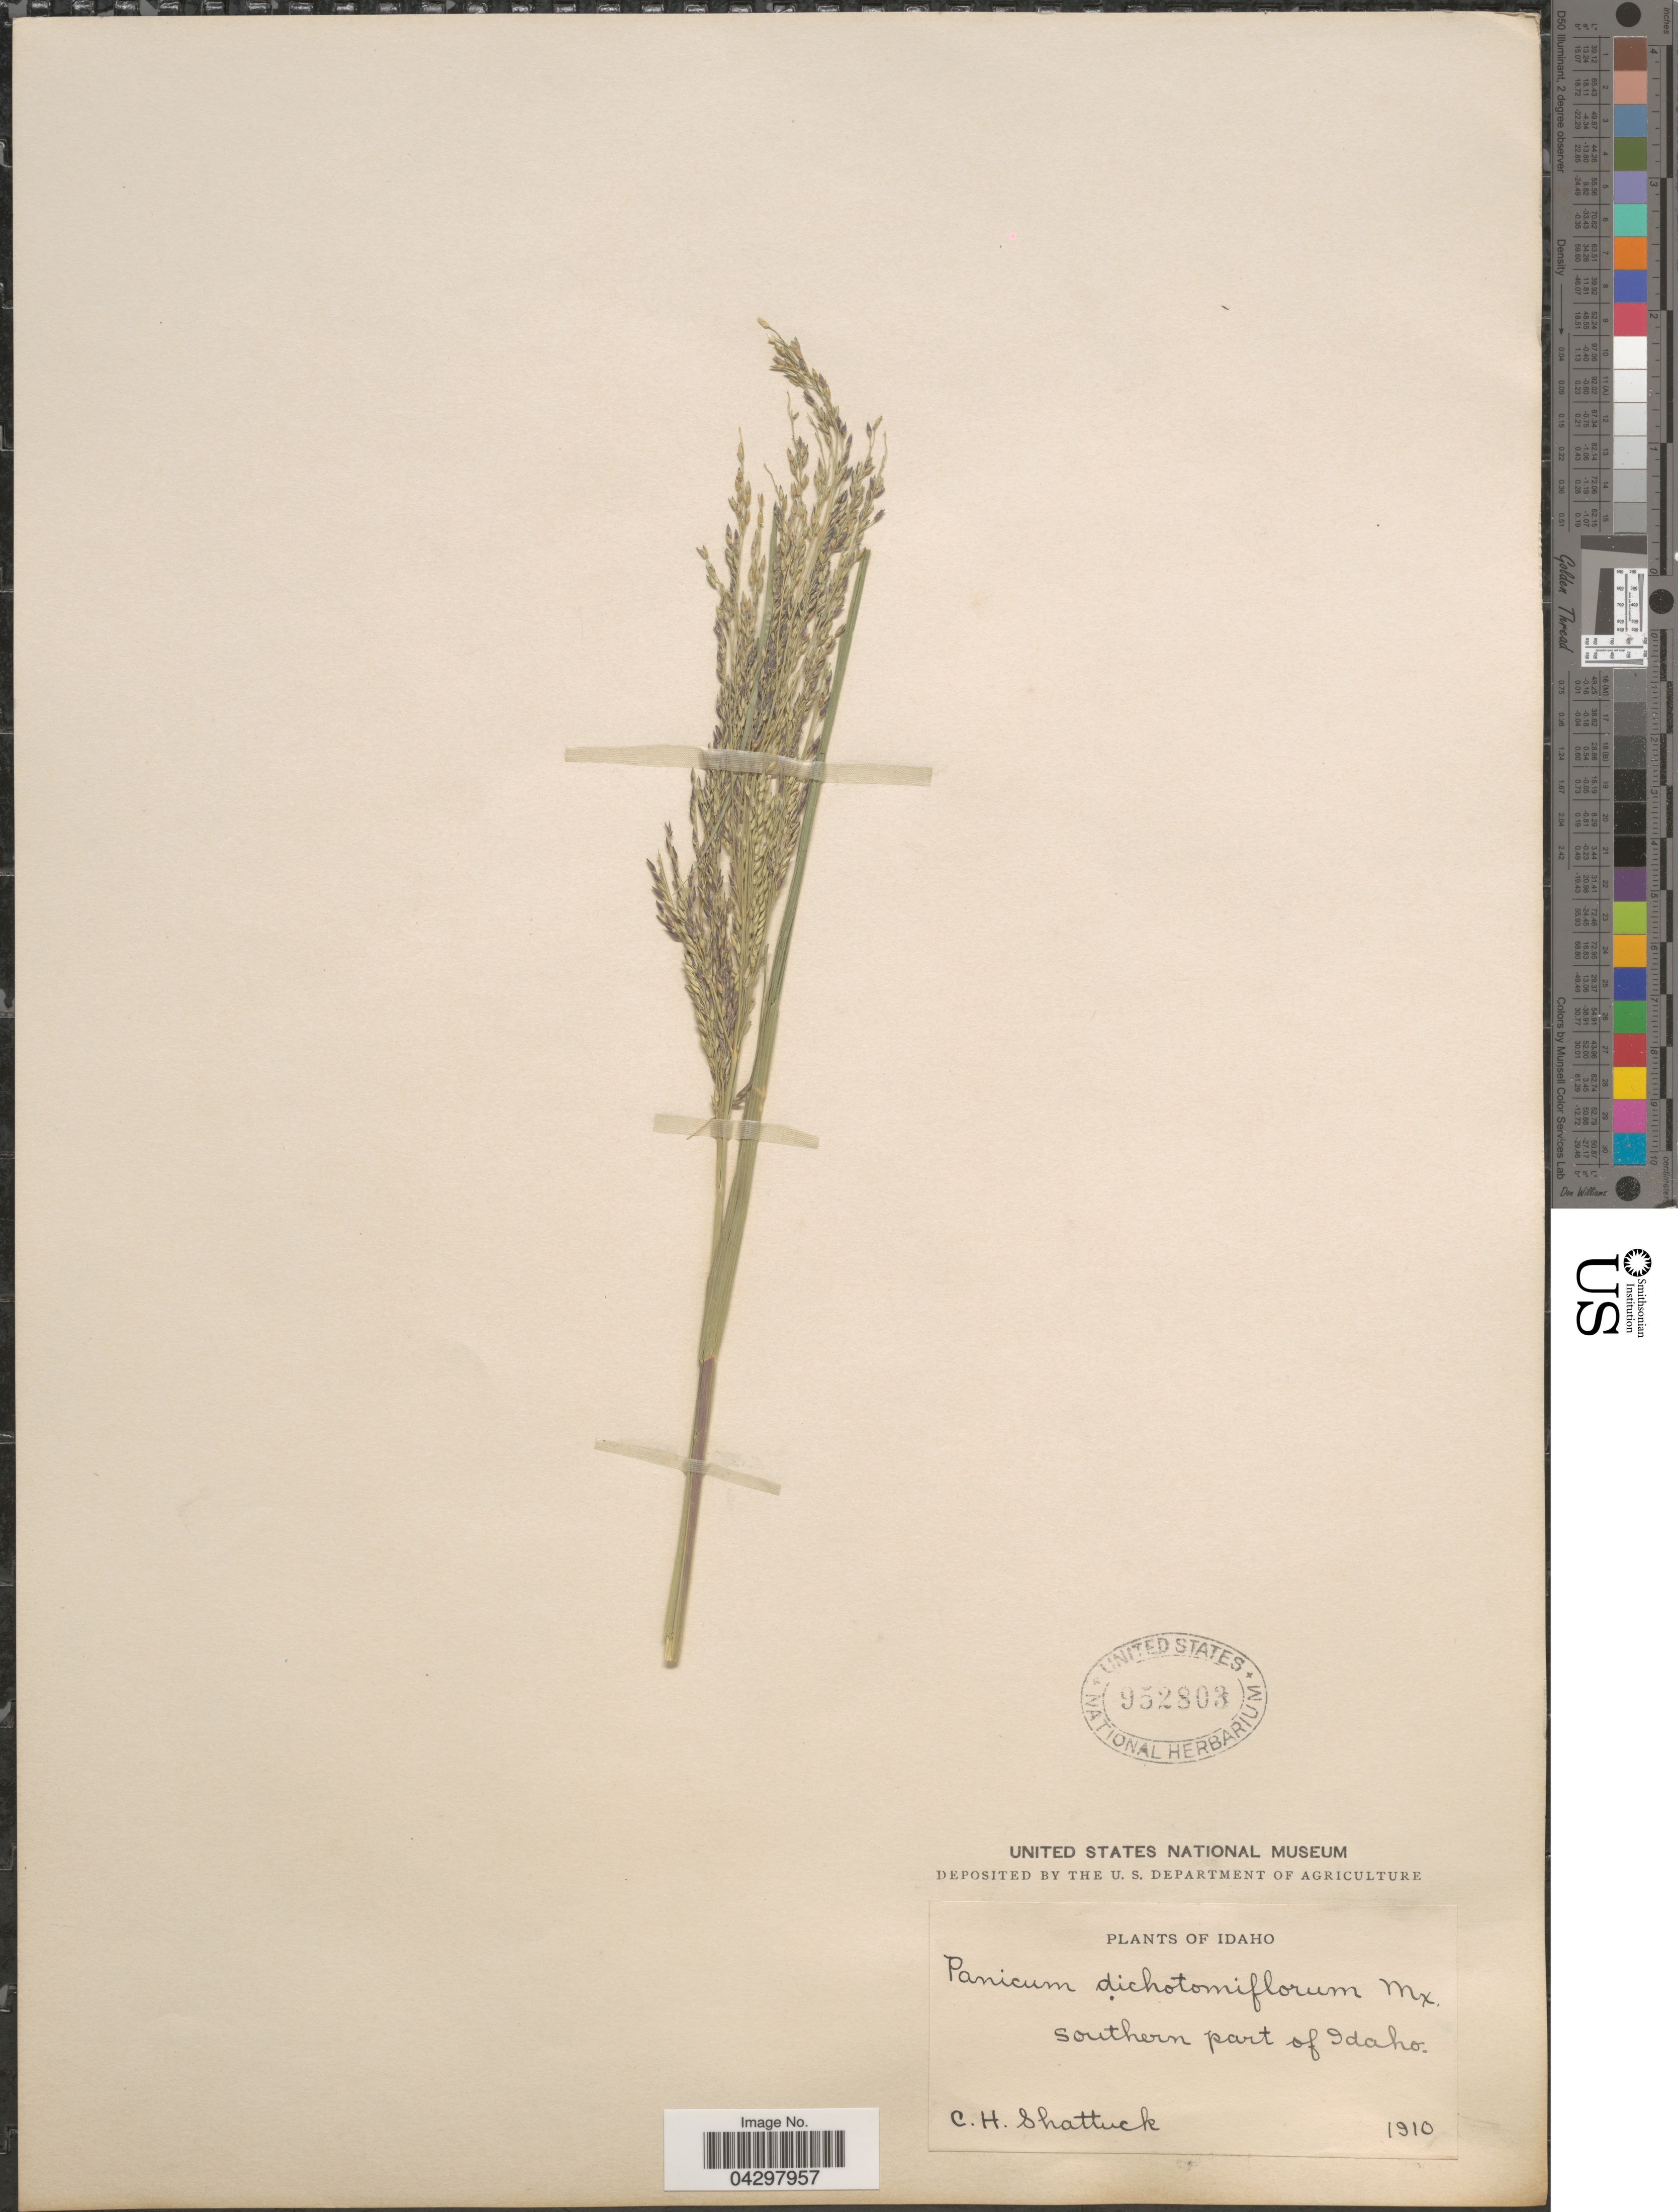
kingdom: Plantae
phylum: Tracheophyta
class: Liliopsida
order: Poales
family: Poaceae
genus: Panicum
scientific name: Panicum dichotomiflorum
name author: Michx.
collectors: C. Shattuck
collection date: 1910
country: United States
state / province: Idaho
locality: Southern part of Idaho.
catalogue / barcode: US 952803